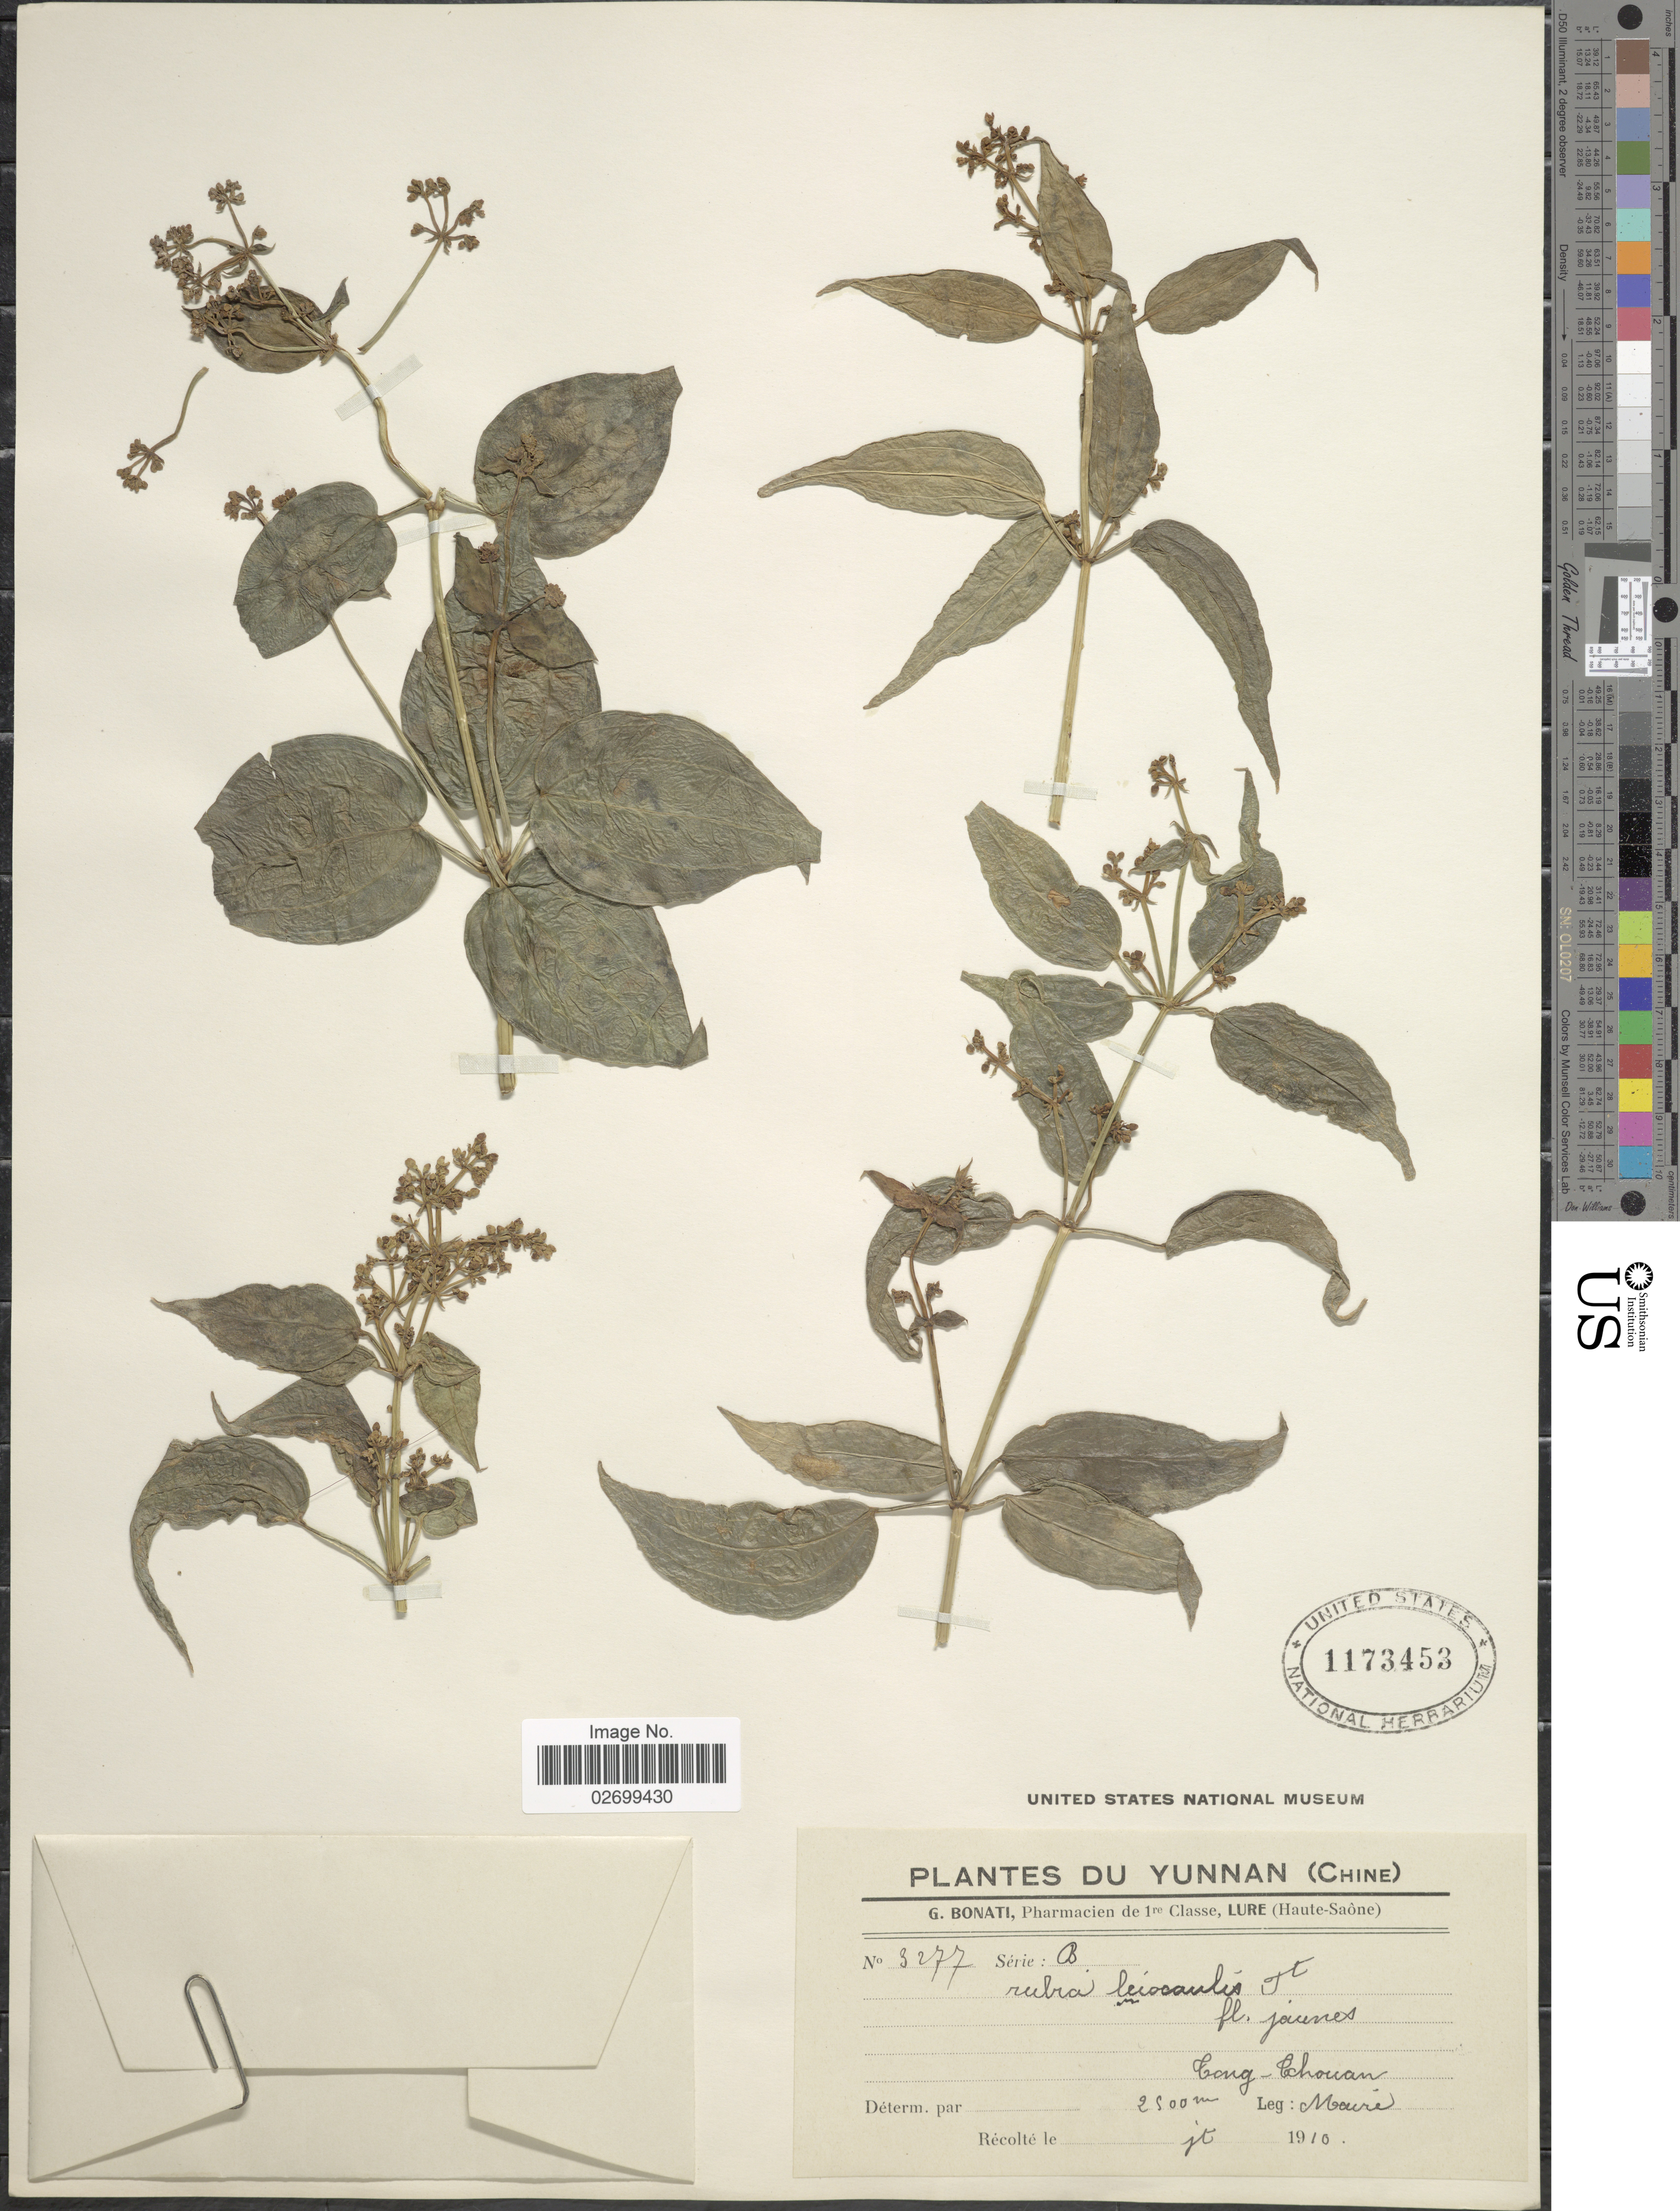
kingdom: Plantae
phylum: Tracheophyta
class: Magnoliopsida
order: Gentianales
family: Rubiaceae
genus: Rubia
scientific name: Rubia leiocaulis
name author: Diels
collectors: Maire, --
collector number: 3277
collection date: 1910-06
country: China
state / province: Yunnan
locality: Cong-Chouan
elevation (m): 2500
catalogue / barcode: US 1173453